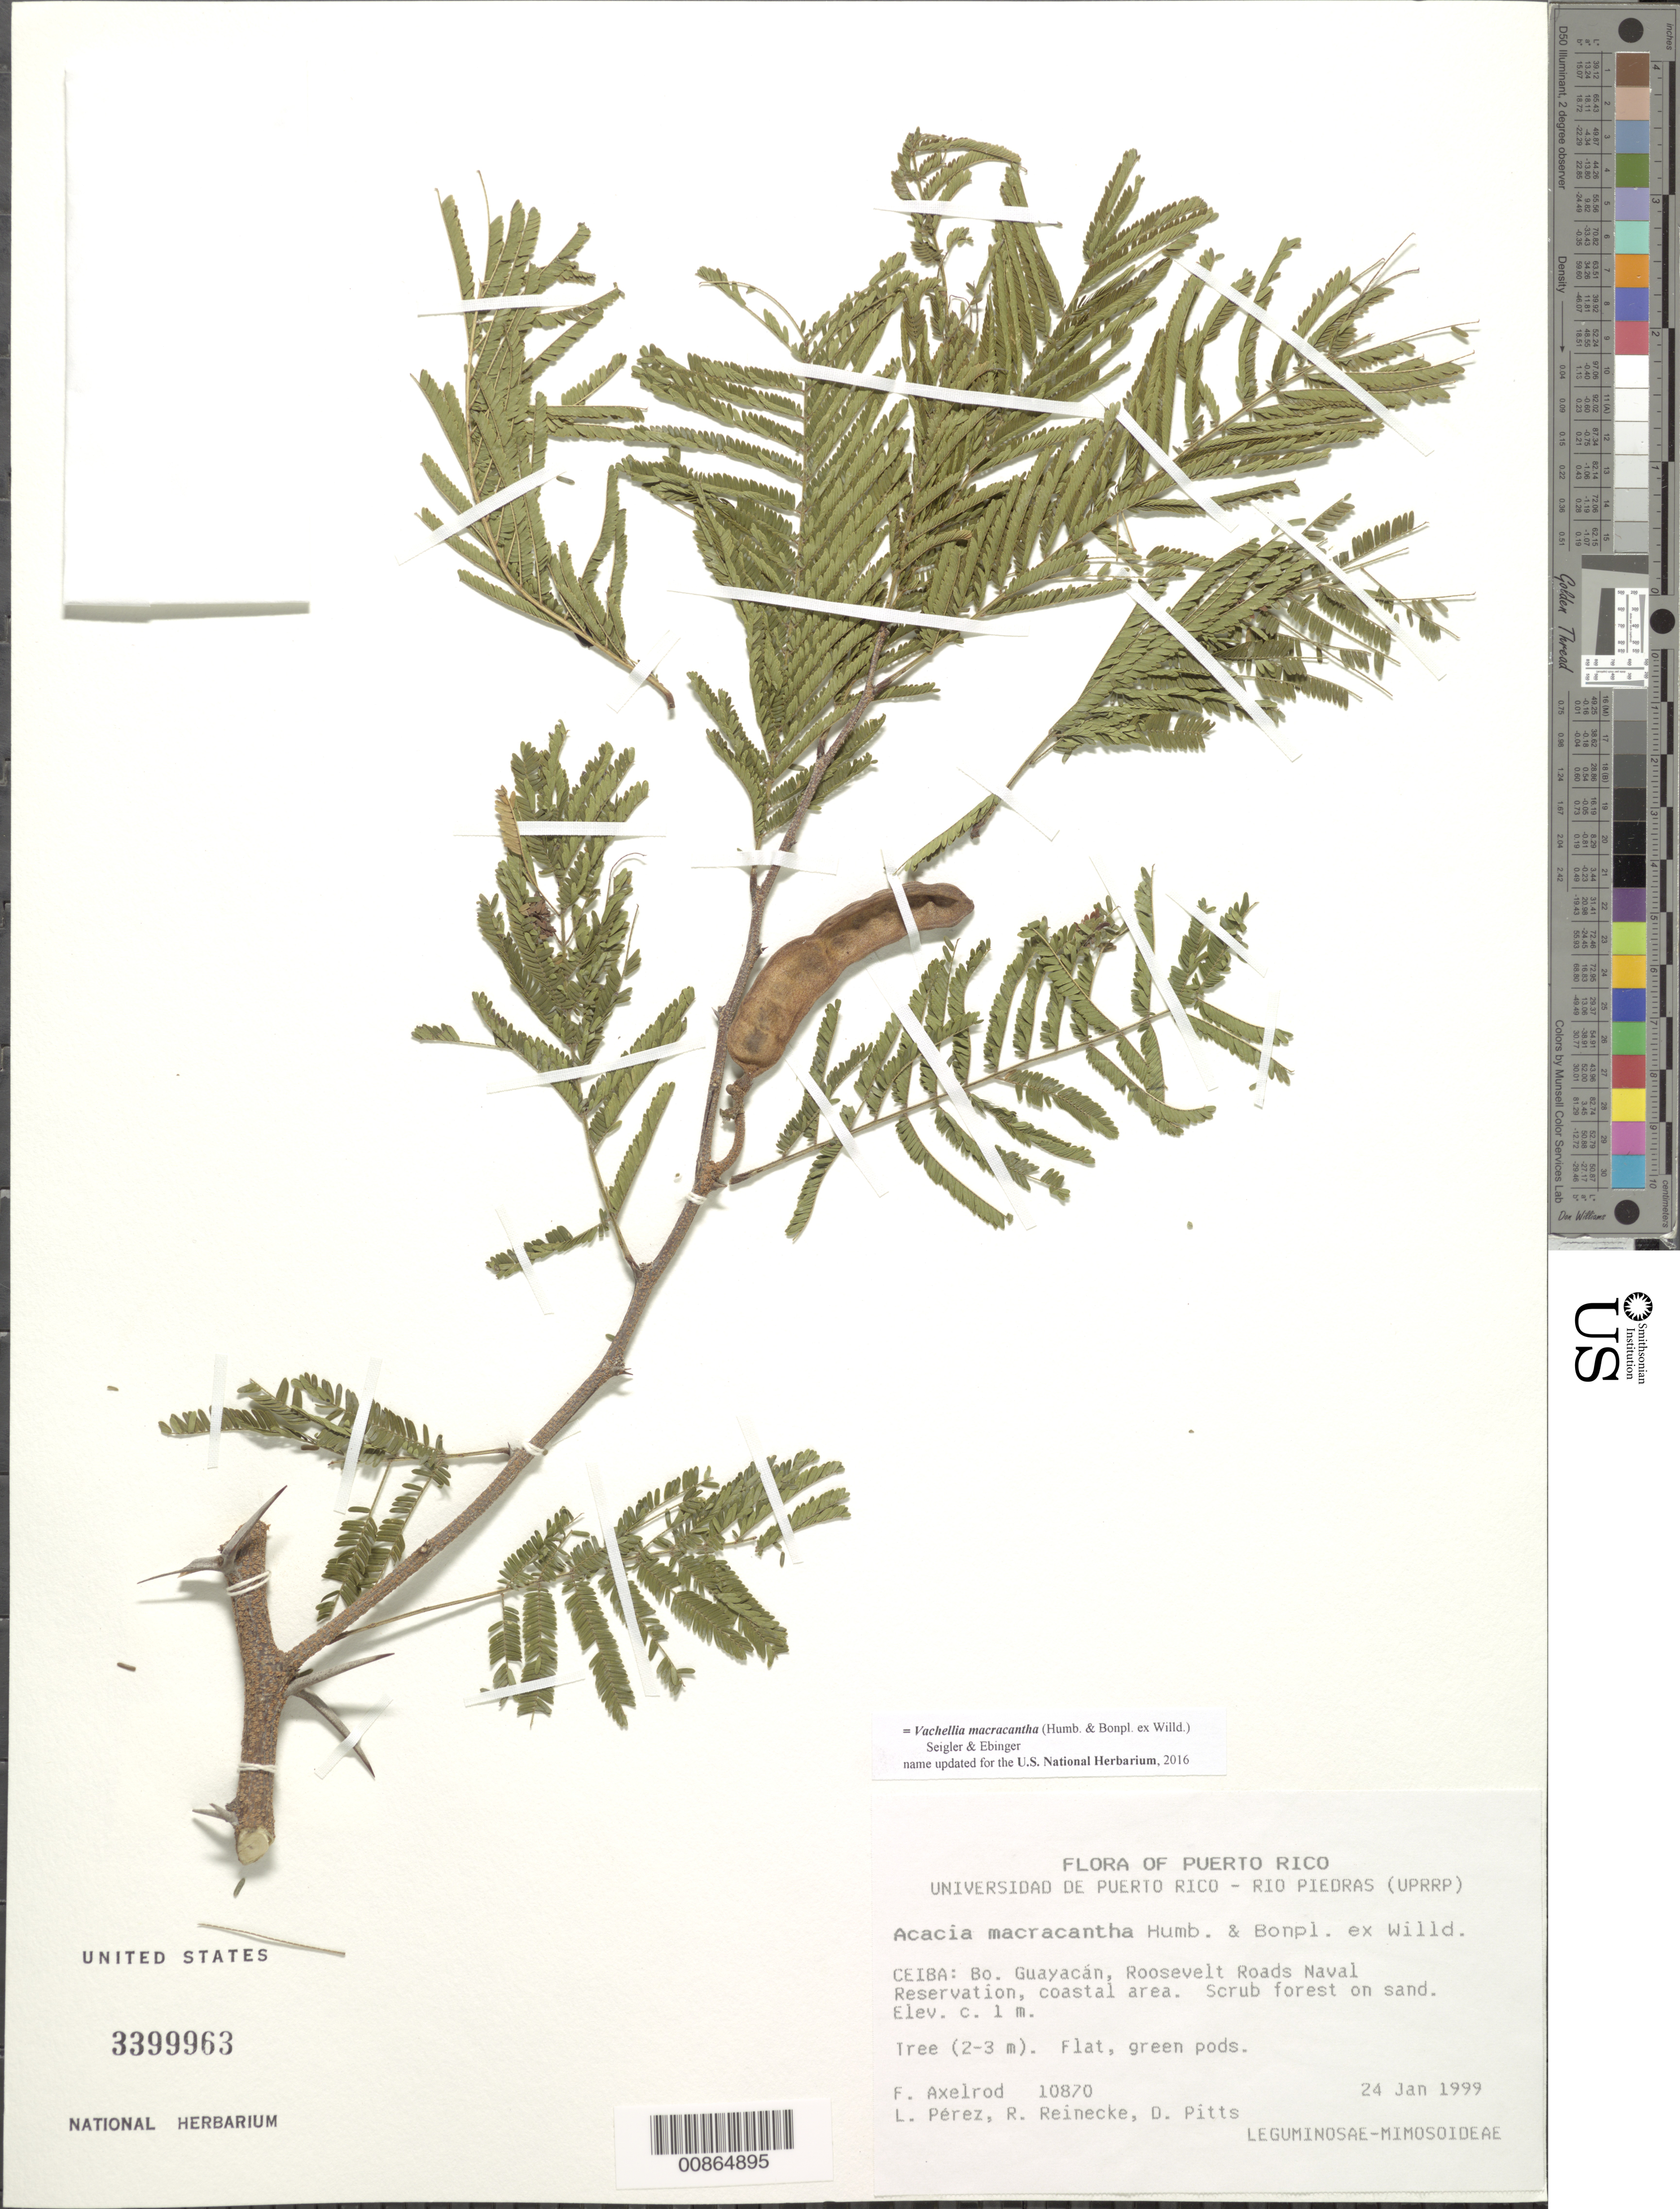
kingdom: Plantae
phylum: Tracheophyta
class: Magnoliopsida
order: Fabales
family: Fabaceae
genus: Vachellia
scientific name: Vachellia macracantha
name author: (Humb. & Bonpl. ex Willd.) Seigler & Ebinger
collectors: F. S. Axelrod, L. Pérez, R. Reinecke & D. Pitts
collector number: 10870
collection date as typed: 24 Jan 1999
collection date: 1999-01-24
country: Puerto Rico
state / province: Ceiba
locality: Ceiba: Bo. Guayacán, Roosevelt Roads Naval Reservation.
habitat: Coastal area. Scrub forest on sand.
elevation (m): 1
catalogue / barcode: US 3399963